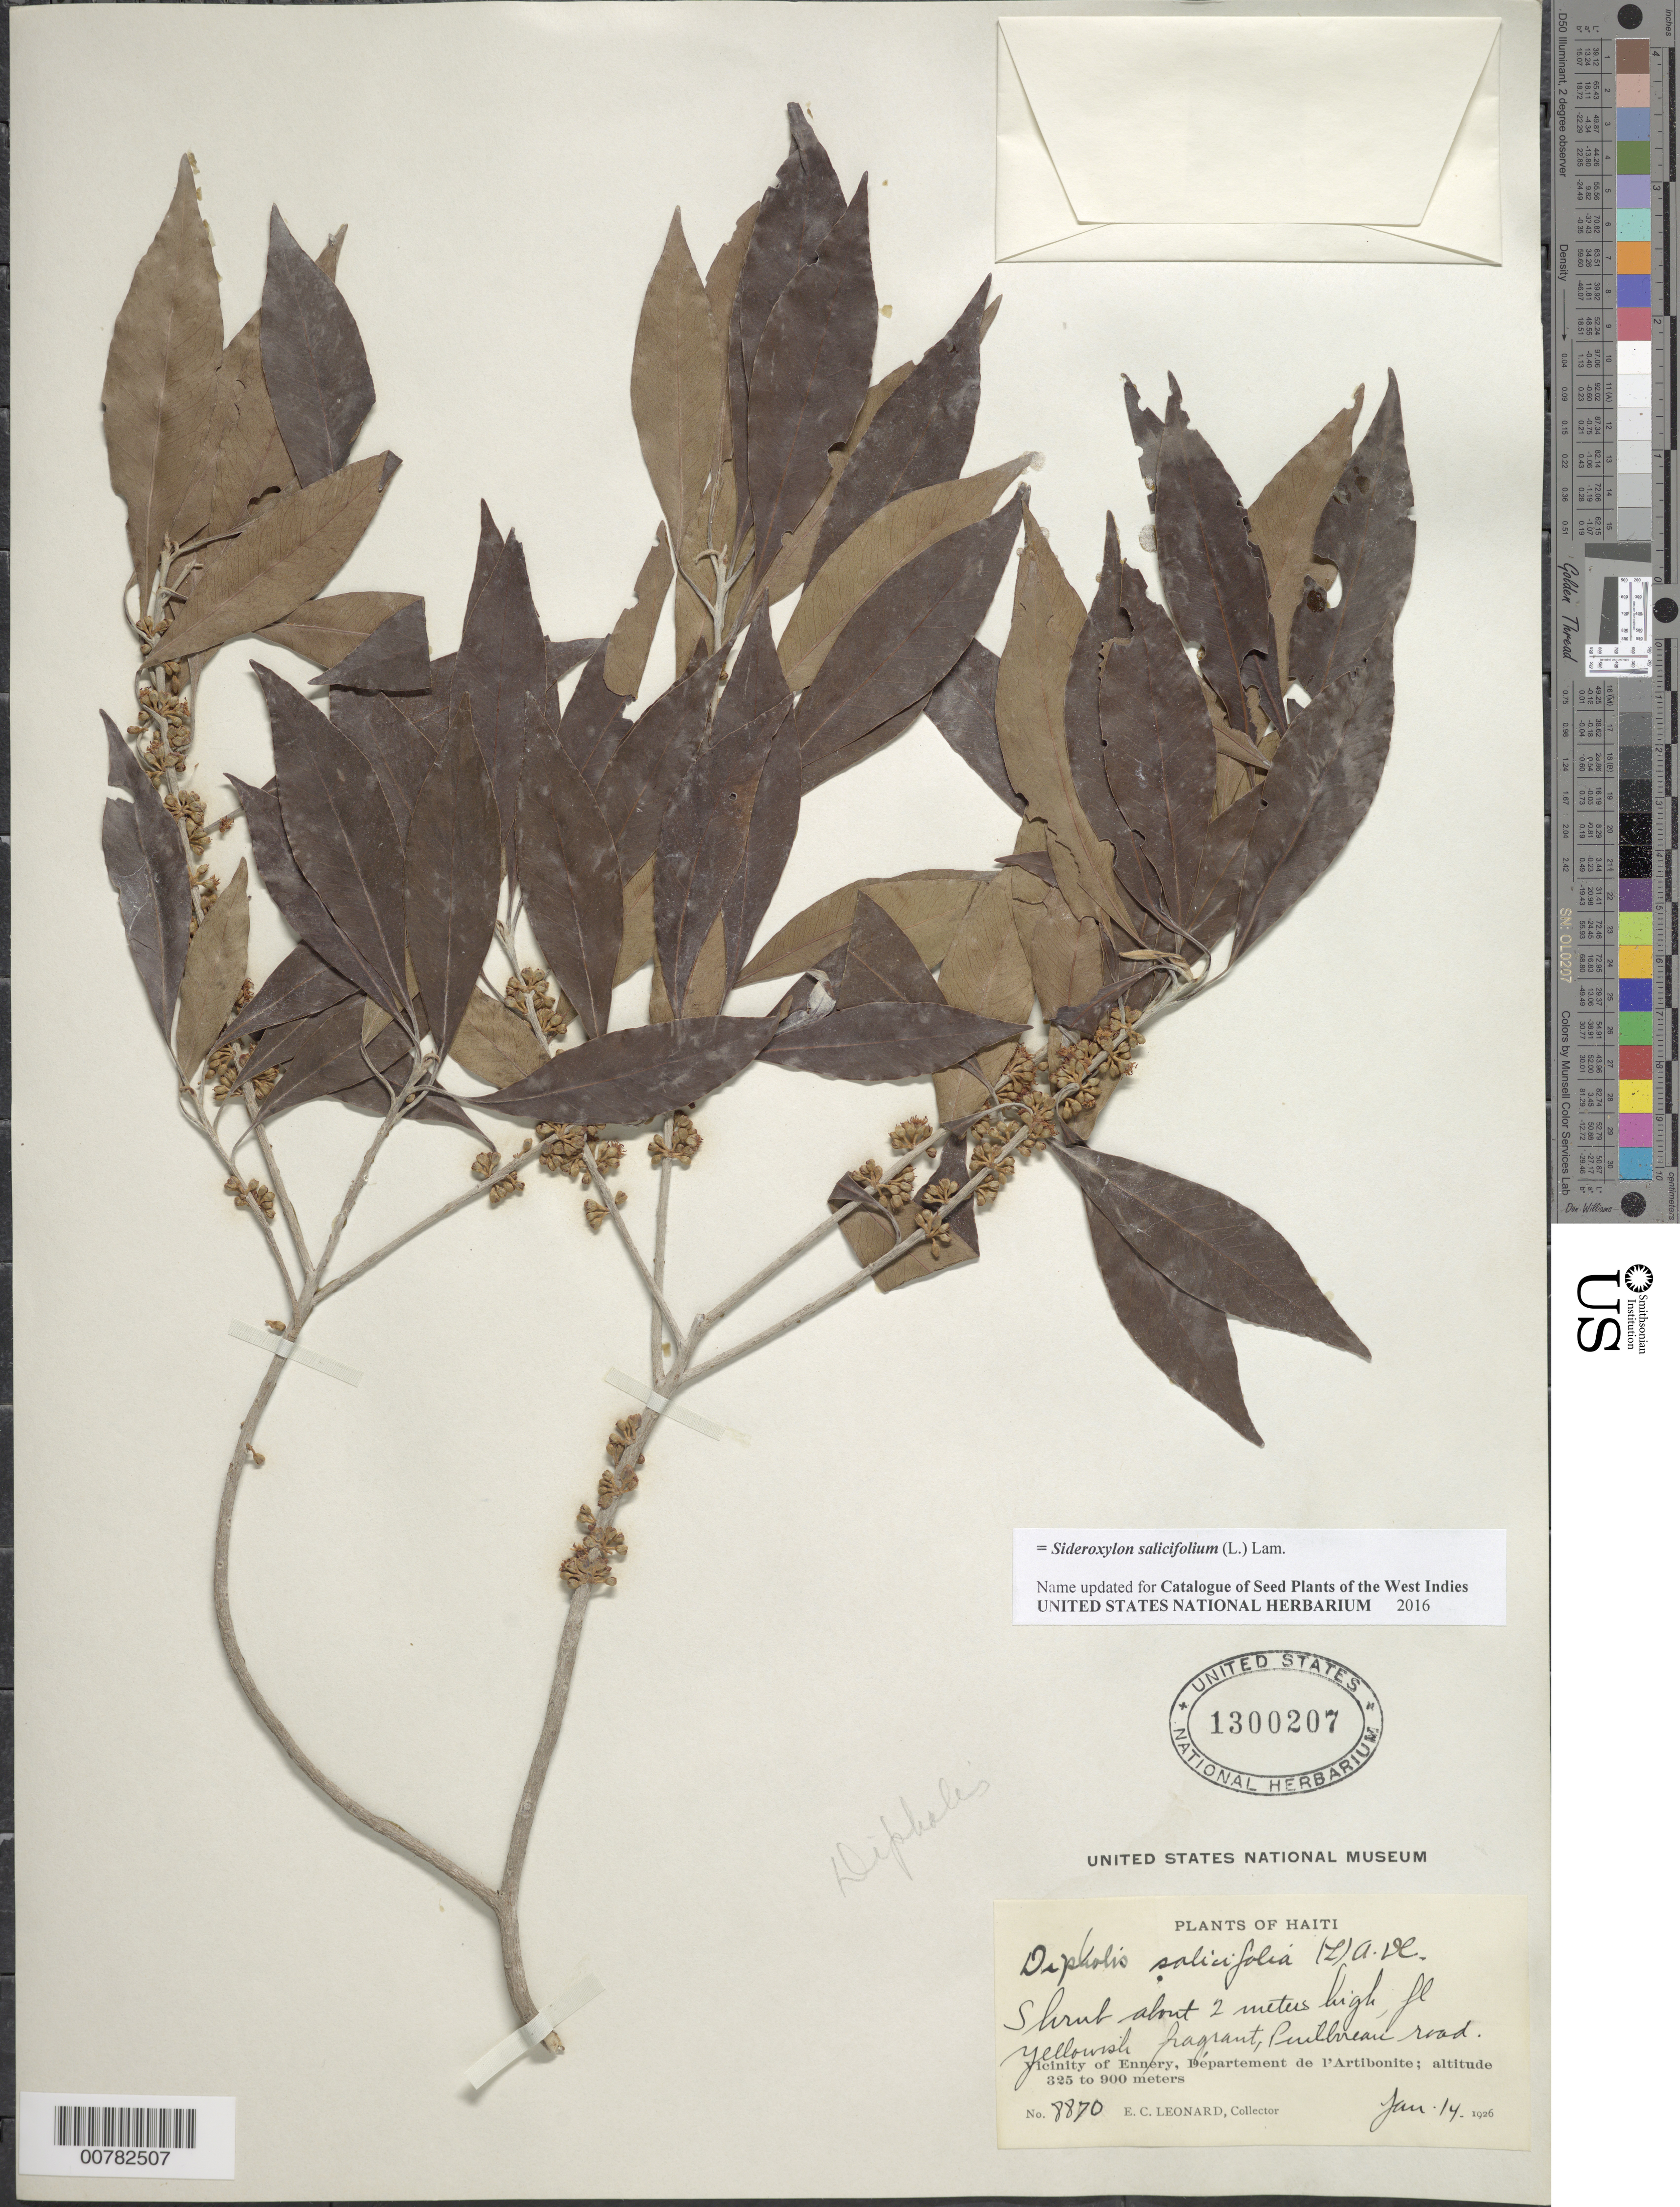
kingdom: Plantae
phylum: Tracheophyta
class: Magnoliopsida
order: Ericales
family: Sapotaceae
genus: Sideroxylon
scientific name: Sideroxylon salicifolium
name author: (L.) Lam.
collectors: E. C. Leonard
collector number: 8870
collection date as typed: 14 Jan 1926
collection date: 1926-01-14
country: Haiti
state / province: Artibonite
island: Hispaniola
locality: Vicinity of Ennery, Puilboreau road.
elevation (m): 325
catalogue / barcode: US 1300207